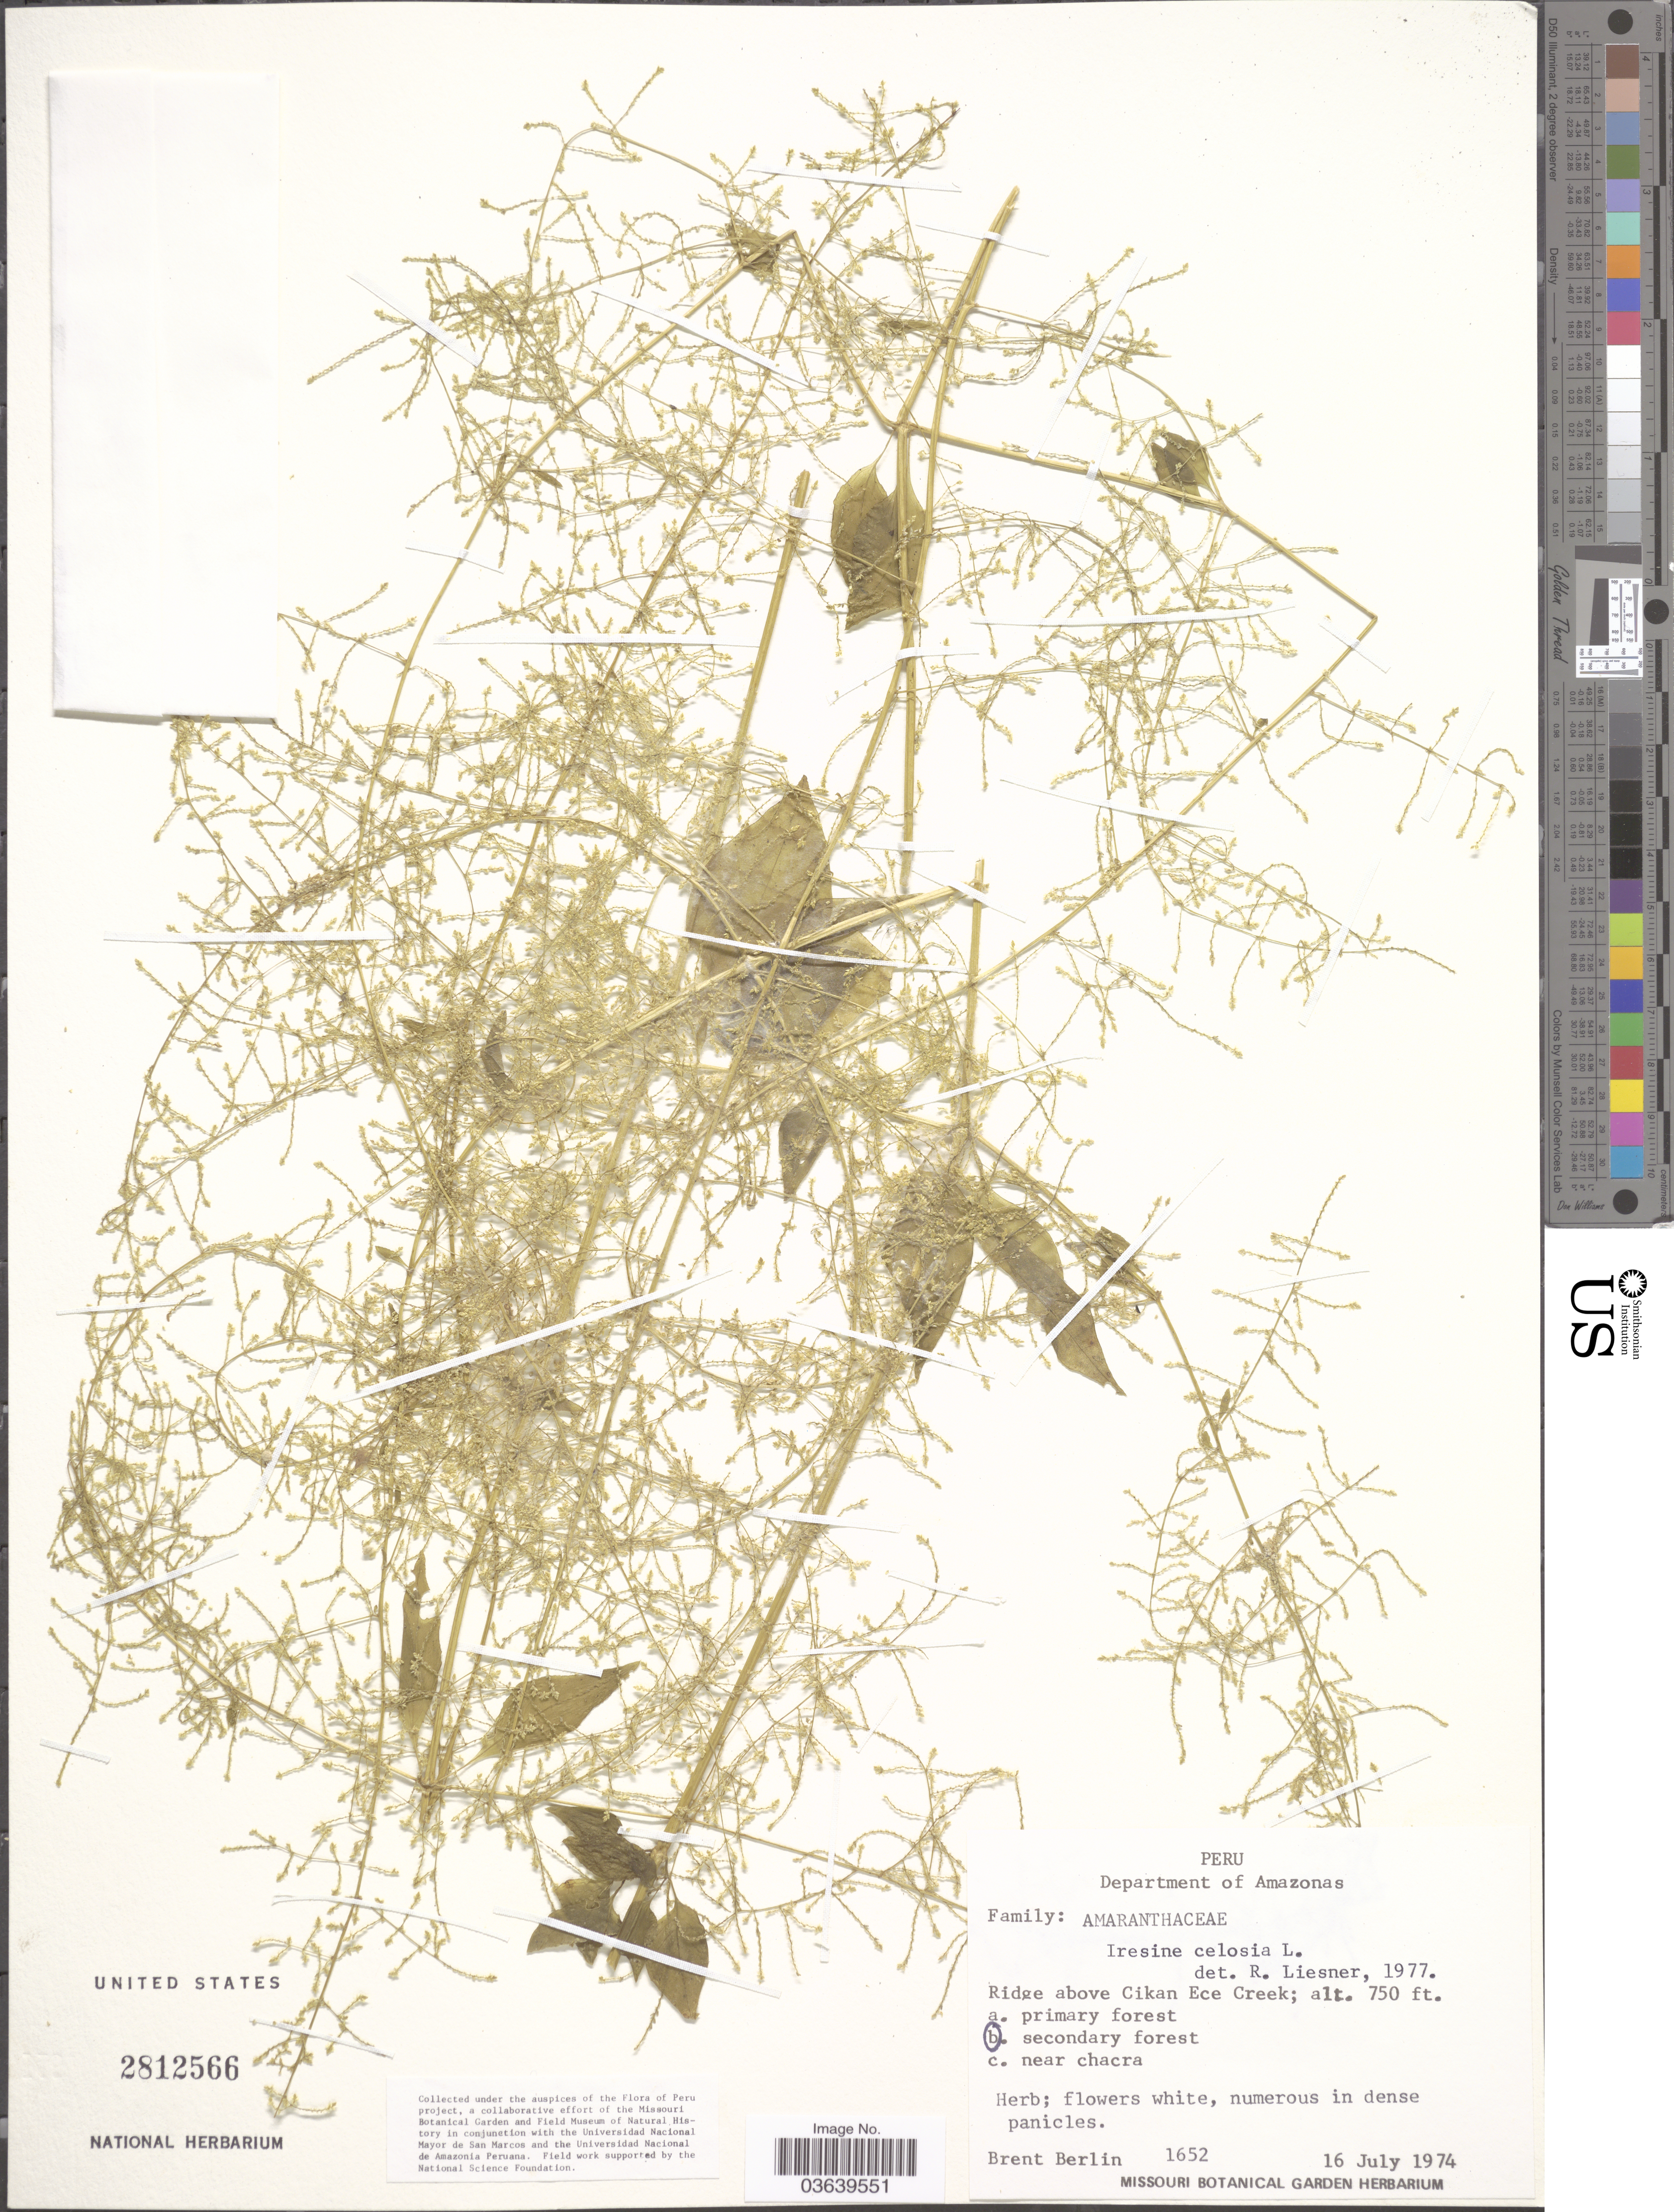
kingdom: Plantae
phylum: Tracheophyta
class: Magnoliopsida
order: Caryophyllales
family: Amaranthaceae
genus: Iresine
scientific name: Iresine celosia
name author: L.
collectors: B. Berlin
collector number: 1652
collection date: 1974-07-16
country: Peru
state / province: Amazonas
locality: Department of Amazonas. Ridge above Cikan Ece Creek.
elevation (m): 229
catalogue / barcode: US 2812566